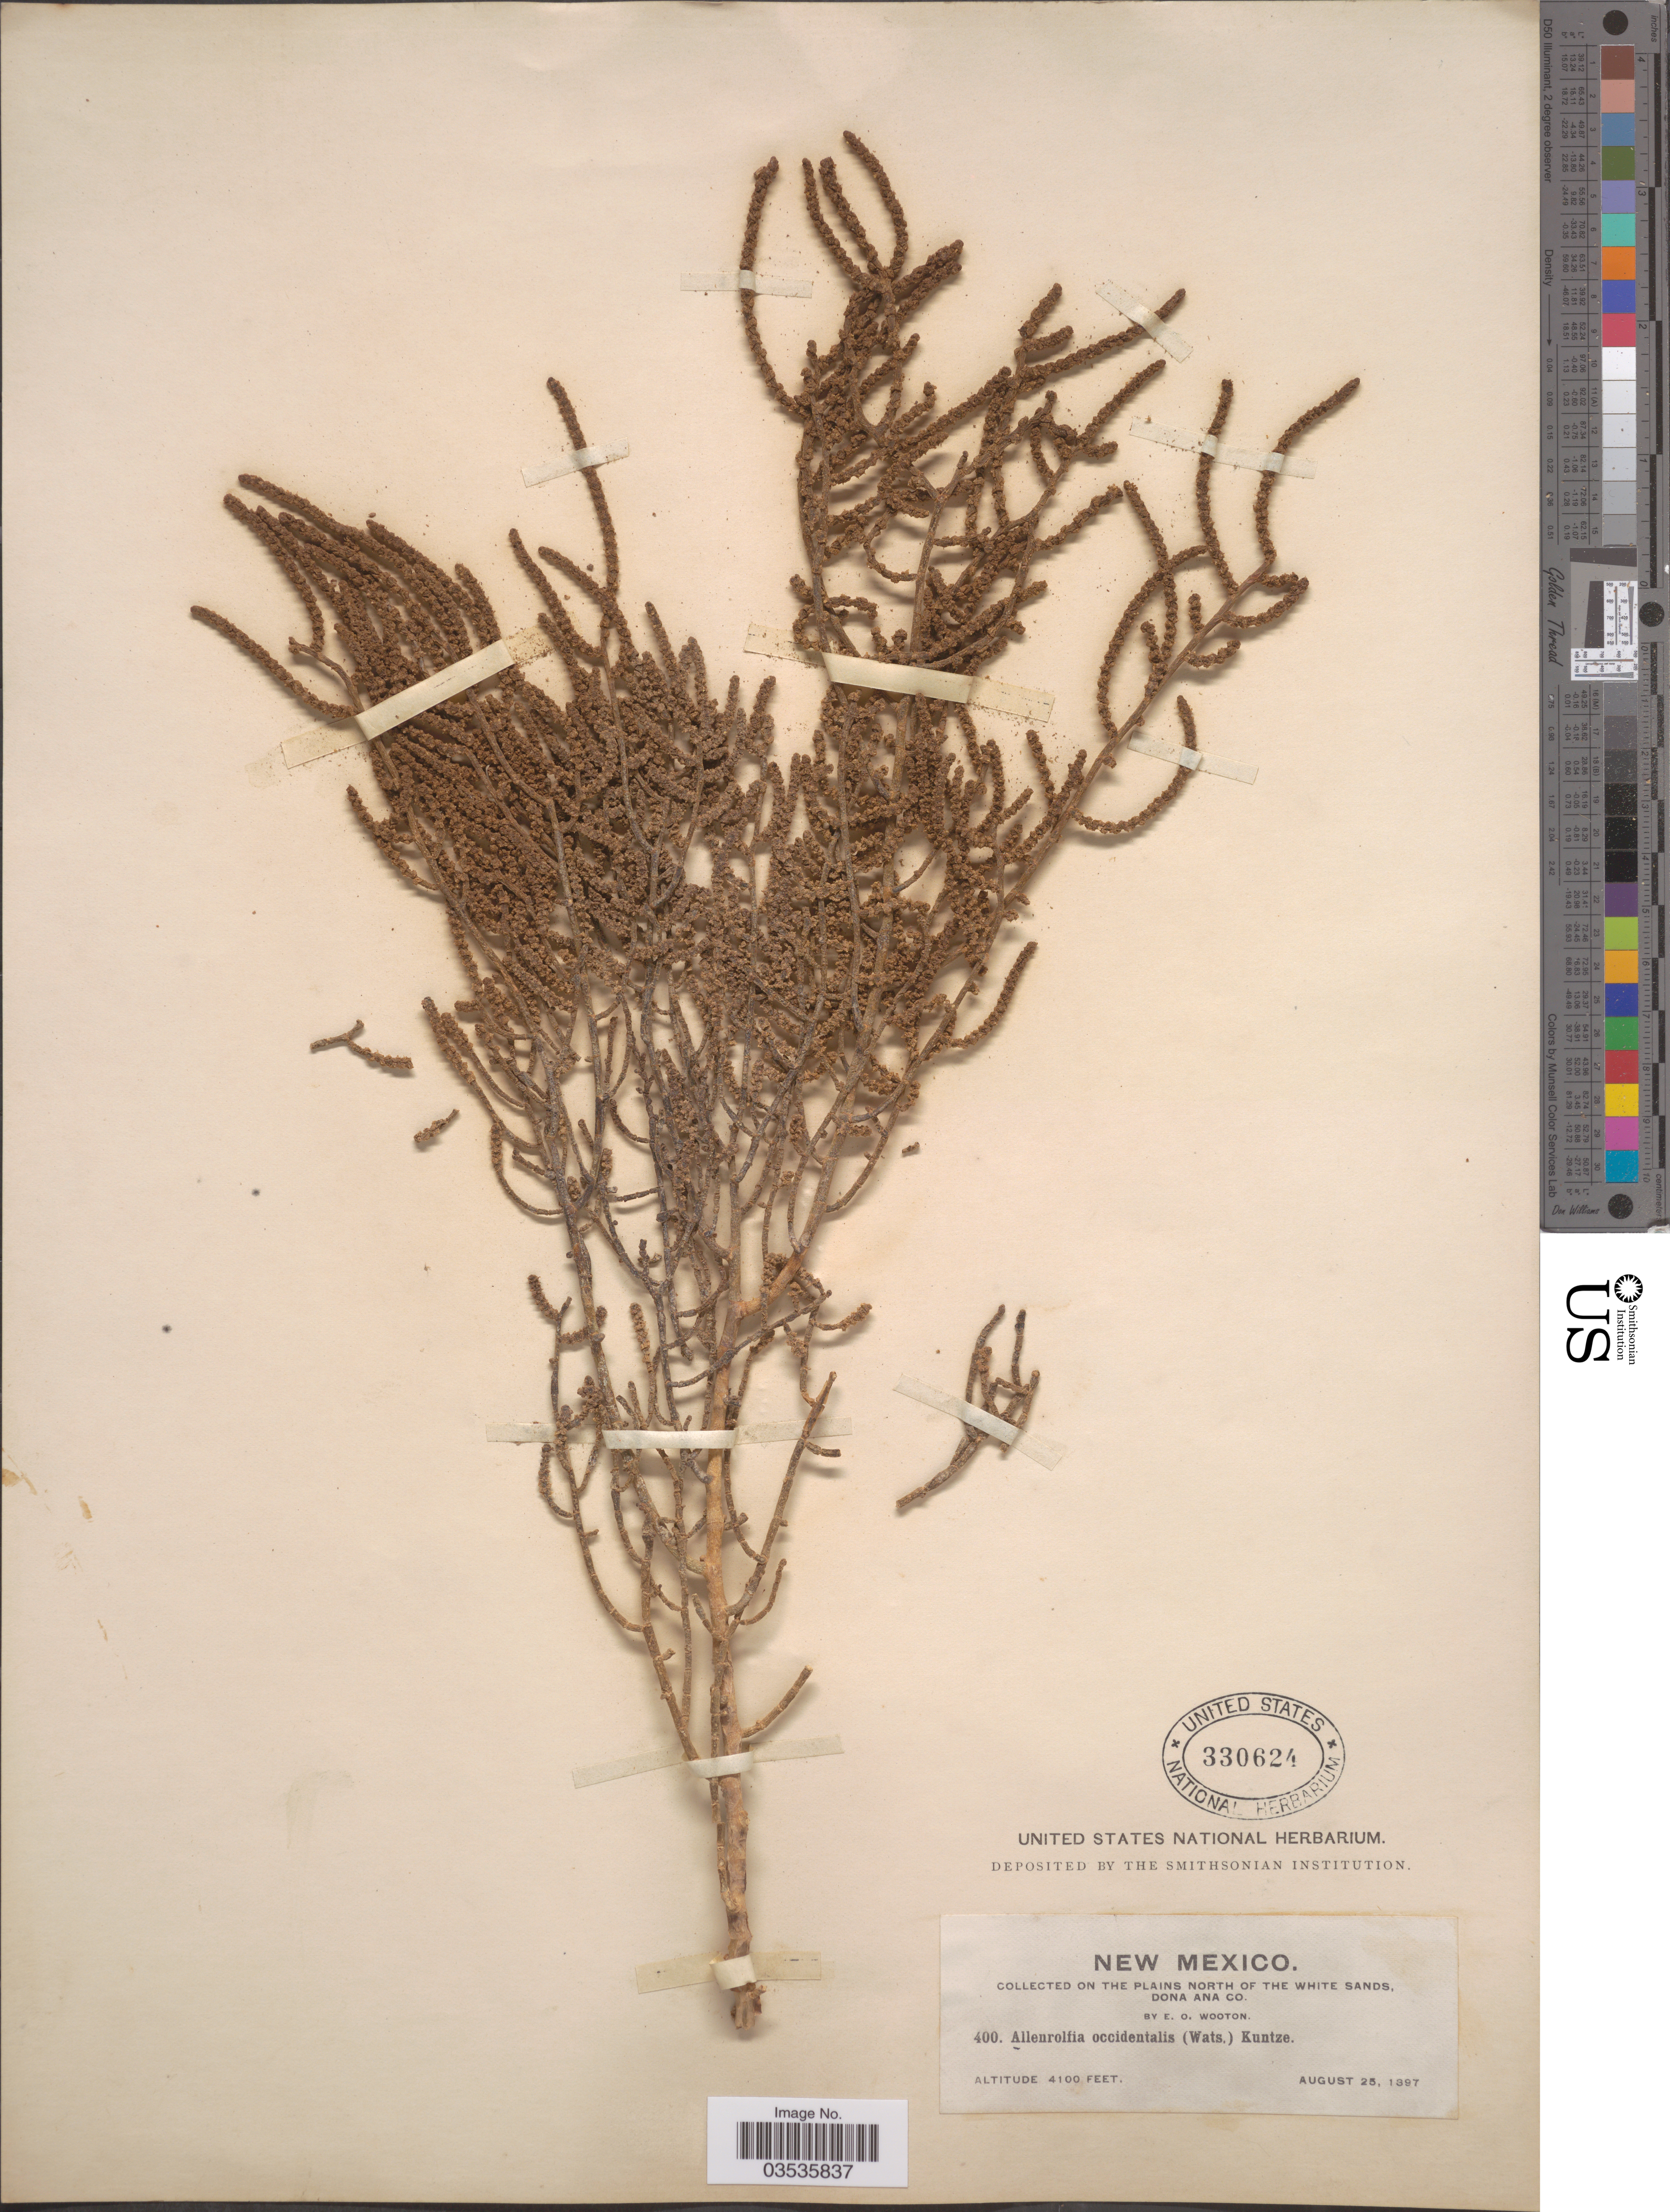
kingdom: Plantae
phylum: Tracheophyta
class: Magnoliopsida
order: Caryophyllales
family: Amaranthaceae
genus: Allenrolfea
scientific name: Allenrolfea occidentalis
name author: (S. Watson) Kuntze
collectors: E. O. Wooton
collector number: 400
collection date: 1897-08-25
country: United States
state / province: New Mexico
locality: On the Plains north of the White Sands, Dona Ana Co.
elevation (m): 1250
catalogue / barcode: US 330624